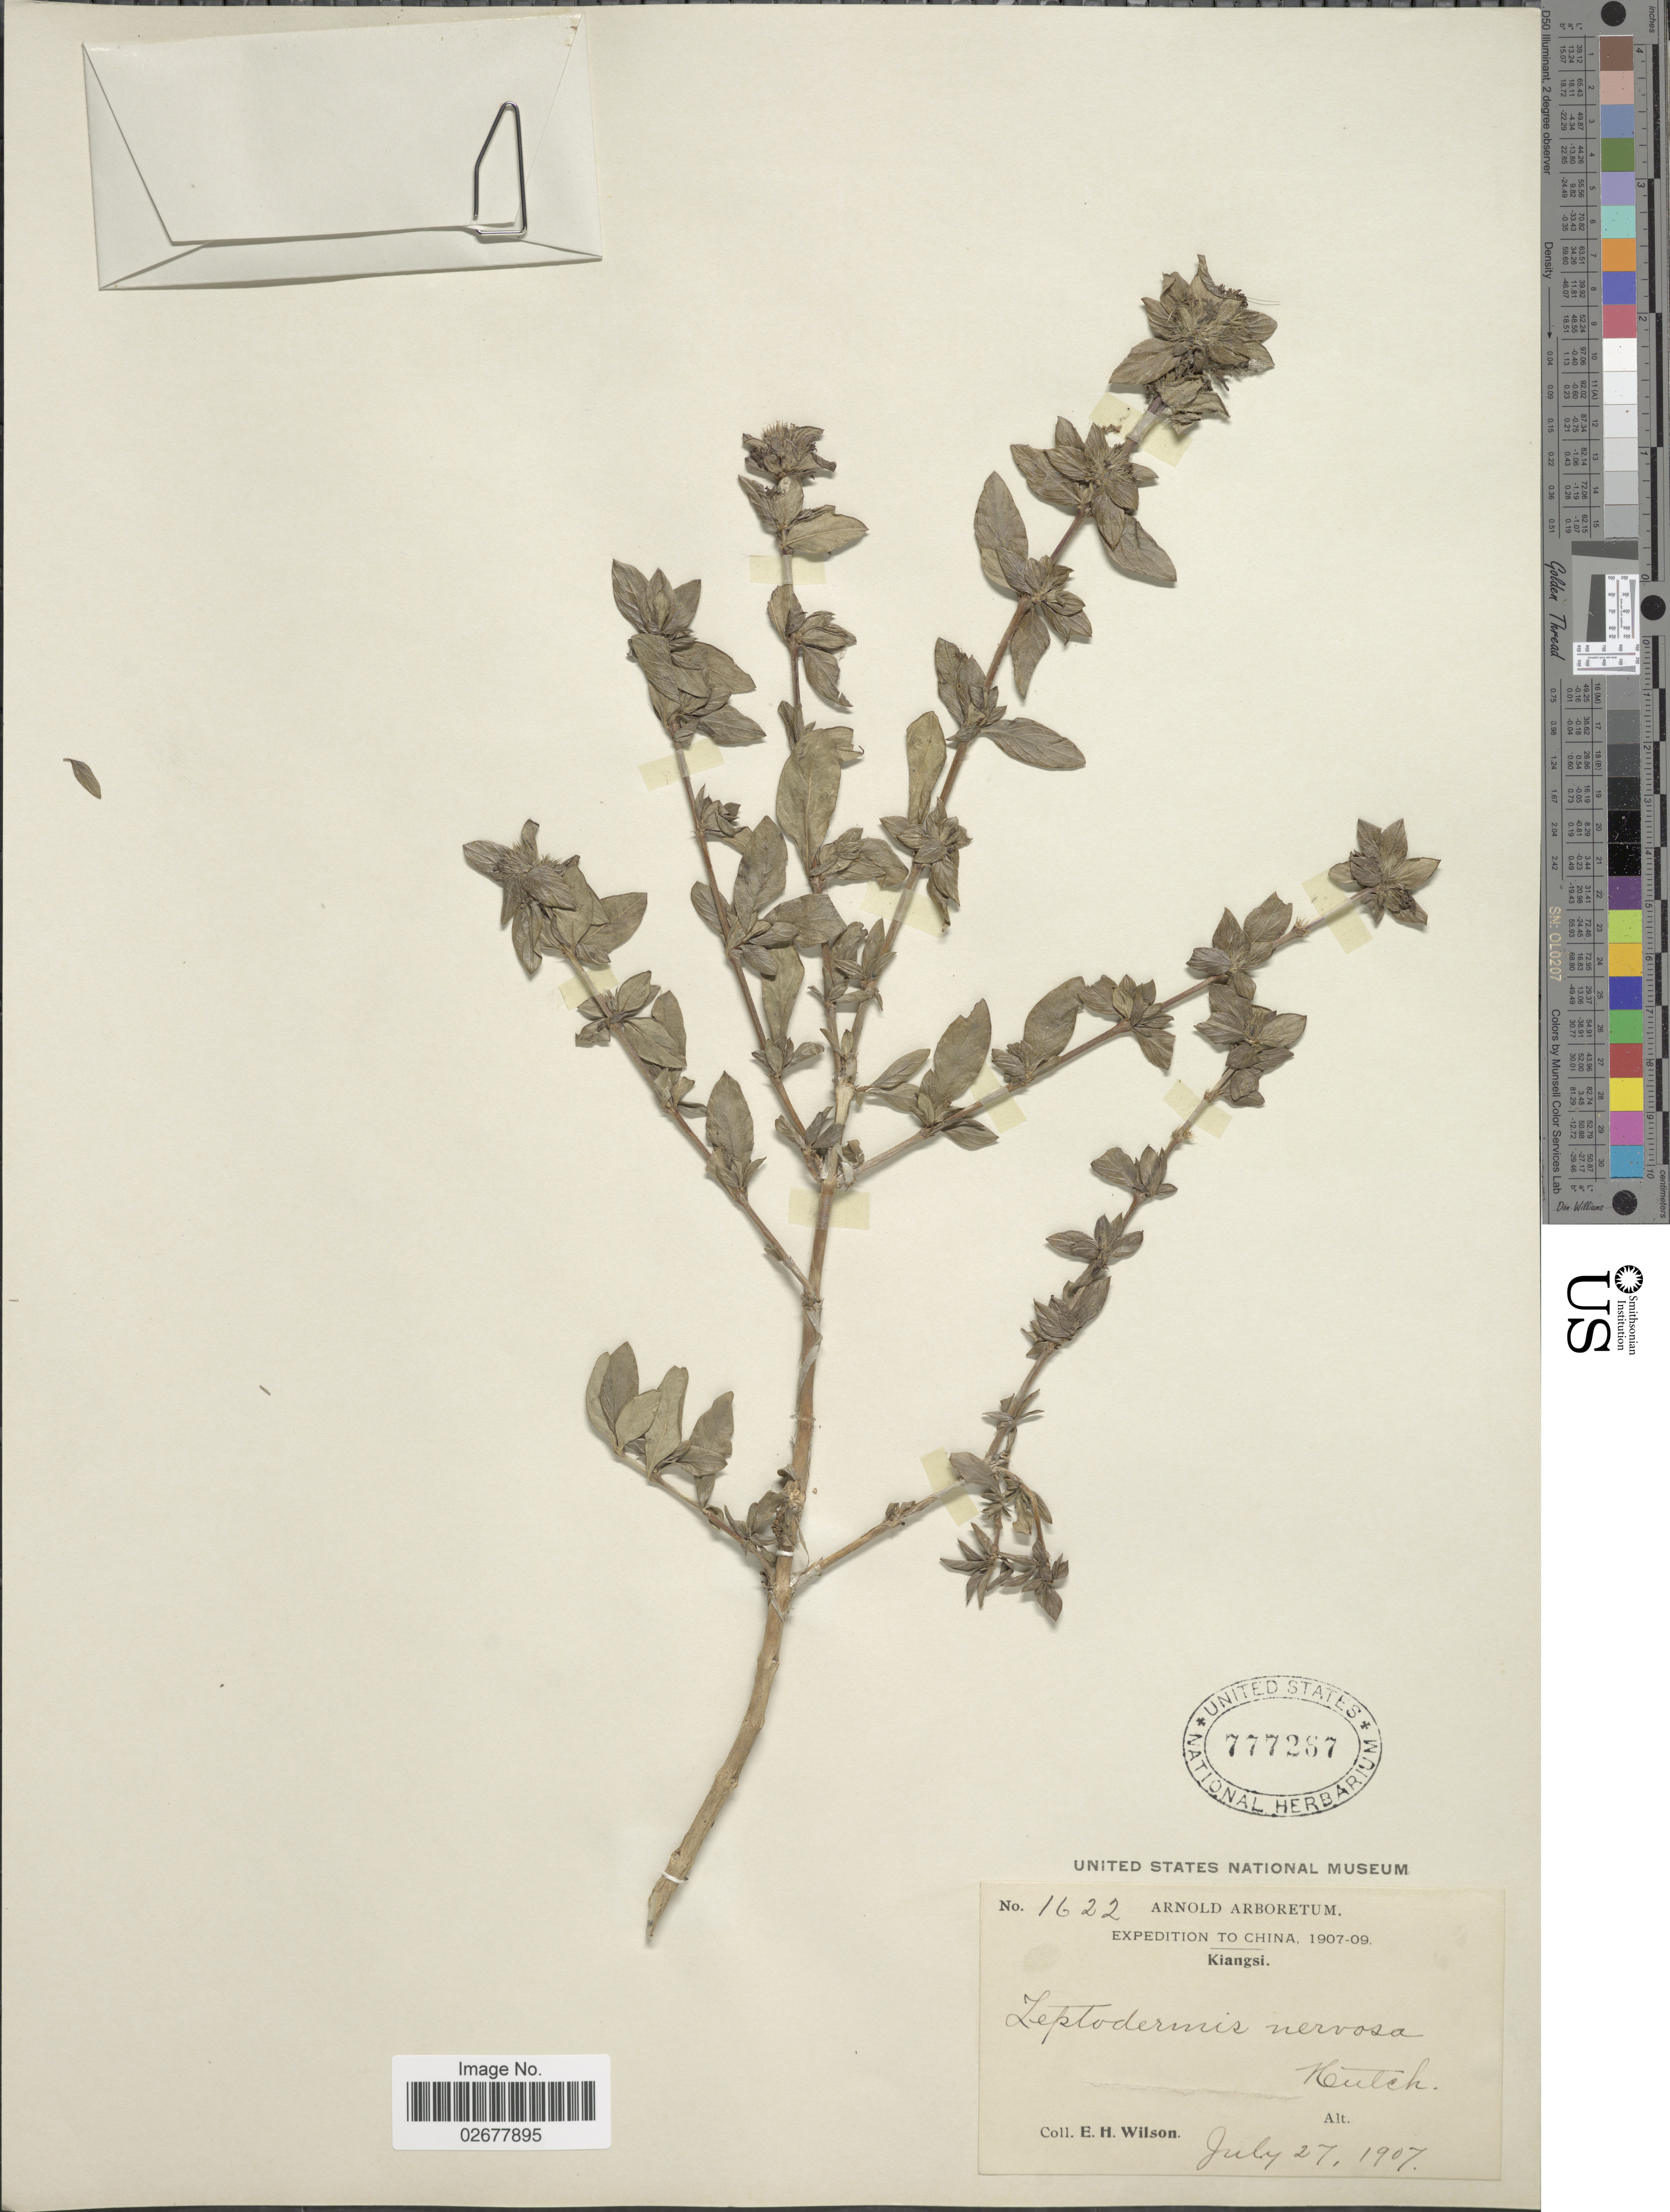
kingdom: Plantae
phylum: Tracheophyta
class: Magnoliopsida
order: Gentianales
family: Rubiaceae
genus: Serissa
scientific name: Serissa serrisoides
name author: (DC.) Druce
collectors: E. Wilson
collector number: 1622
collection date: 1907-07-27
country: China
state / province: Jiangxi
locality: Kiangsi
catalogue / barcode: US 777267